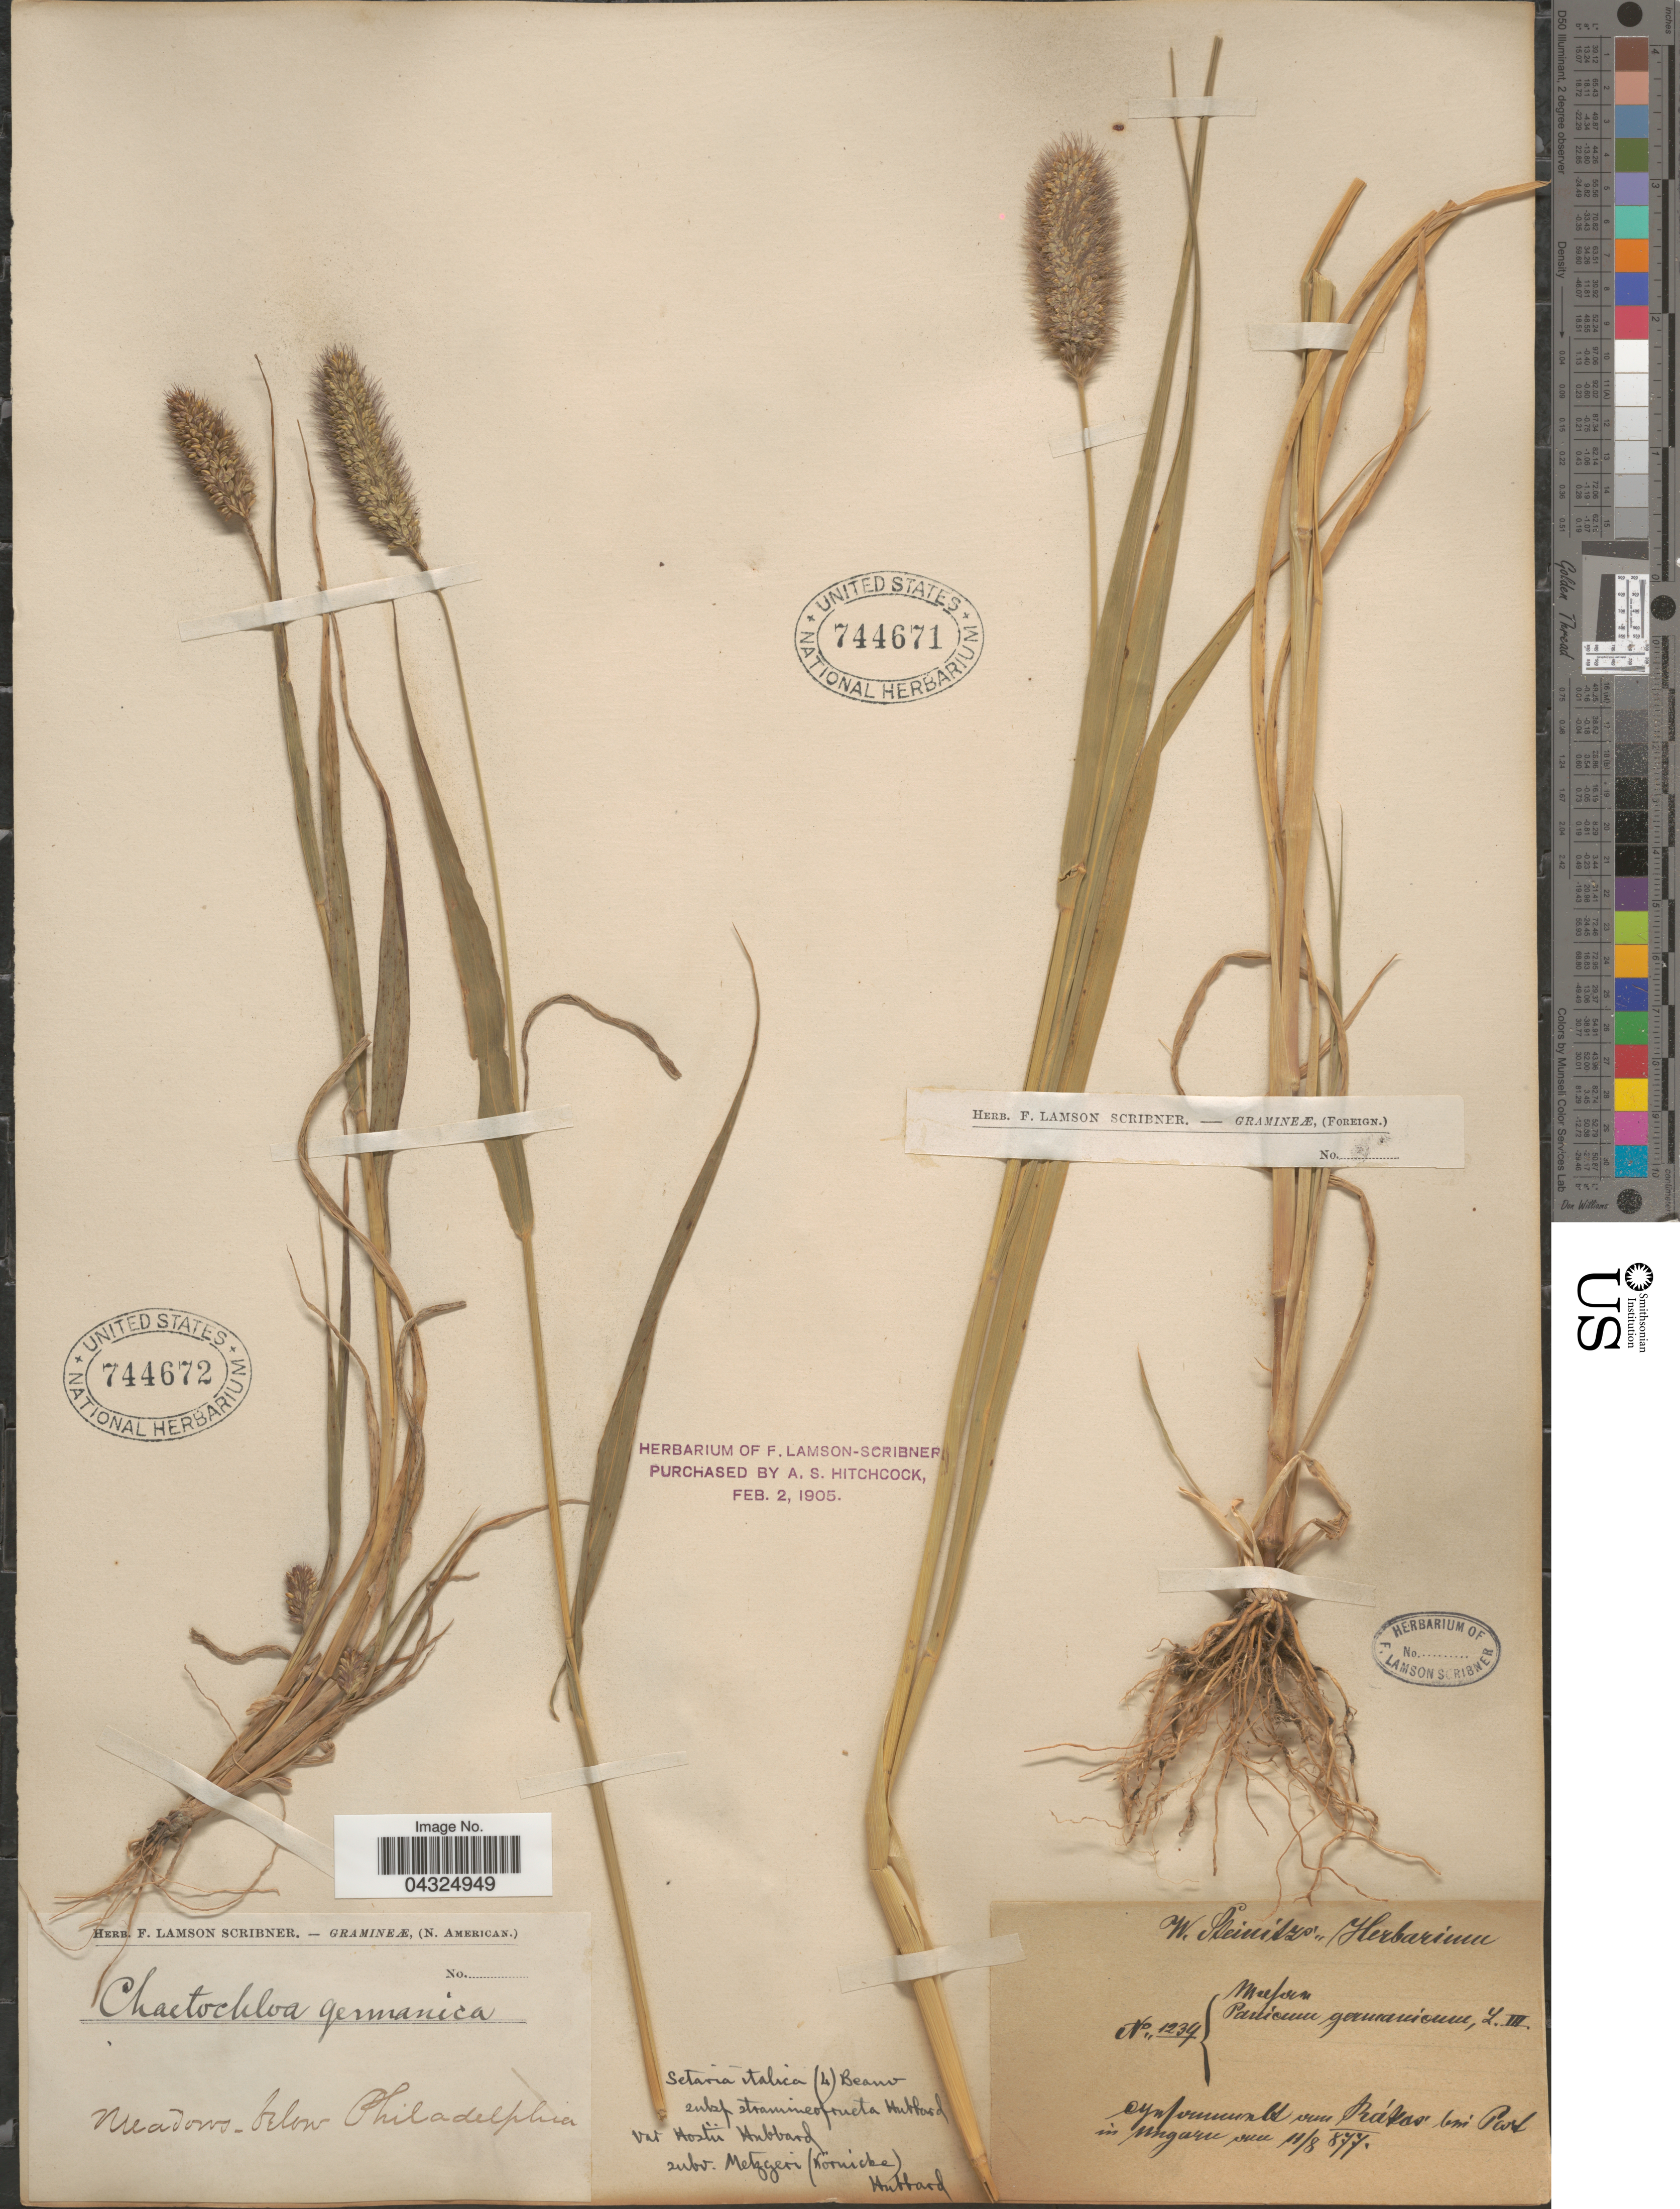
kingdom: Plantae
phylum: Tracheophyta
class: Liliopsida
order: Poales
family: Poaceae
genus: Setaria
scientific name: Setaria italica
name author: (L.) P. Beauv.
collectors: Ex herb. W. Steininger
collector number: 1239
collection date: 1877-08-11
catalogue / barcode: US 744671-2